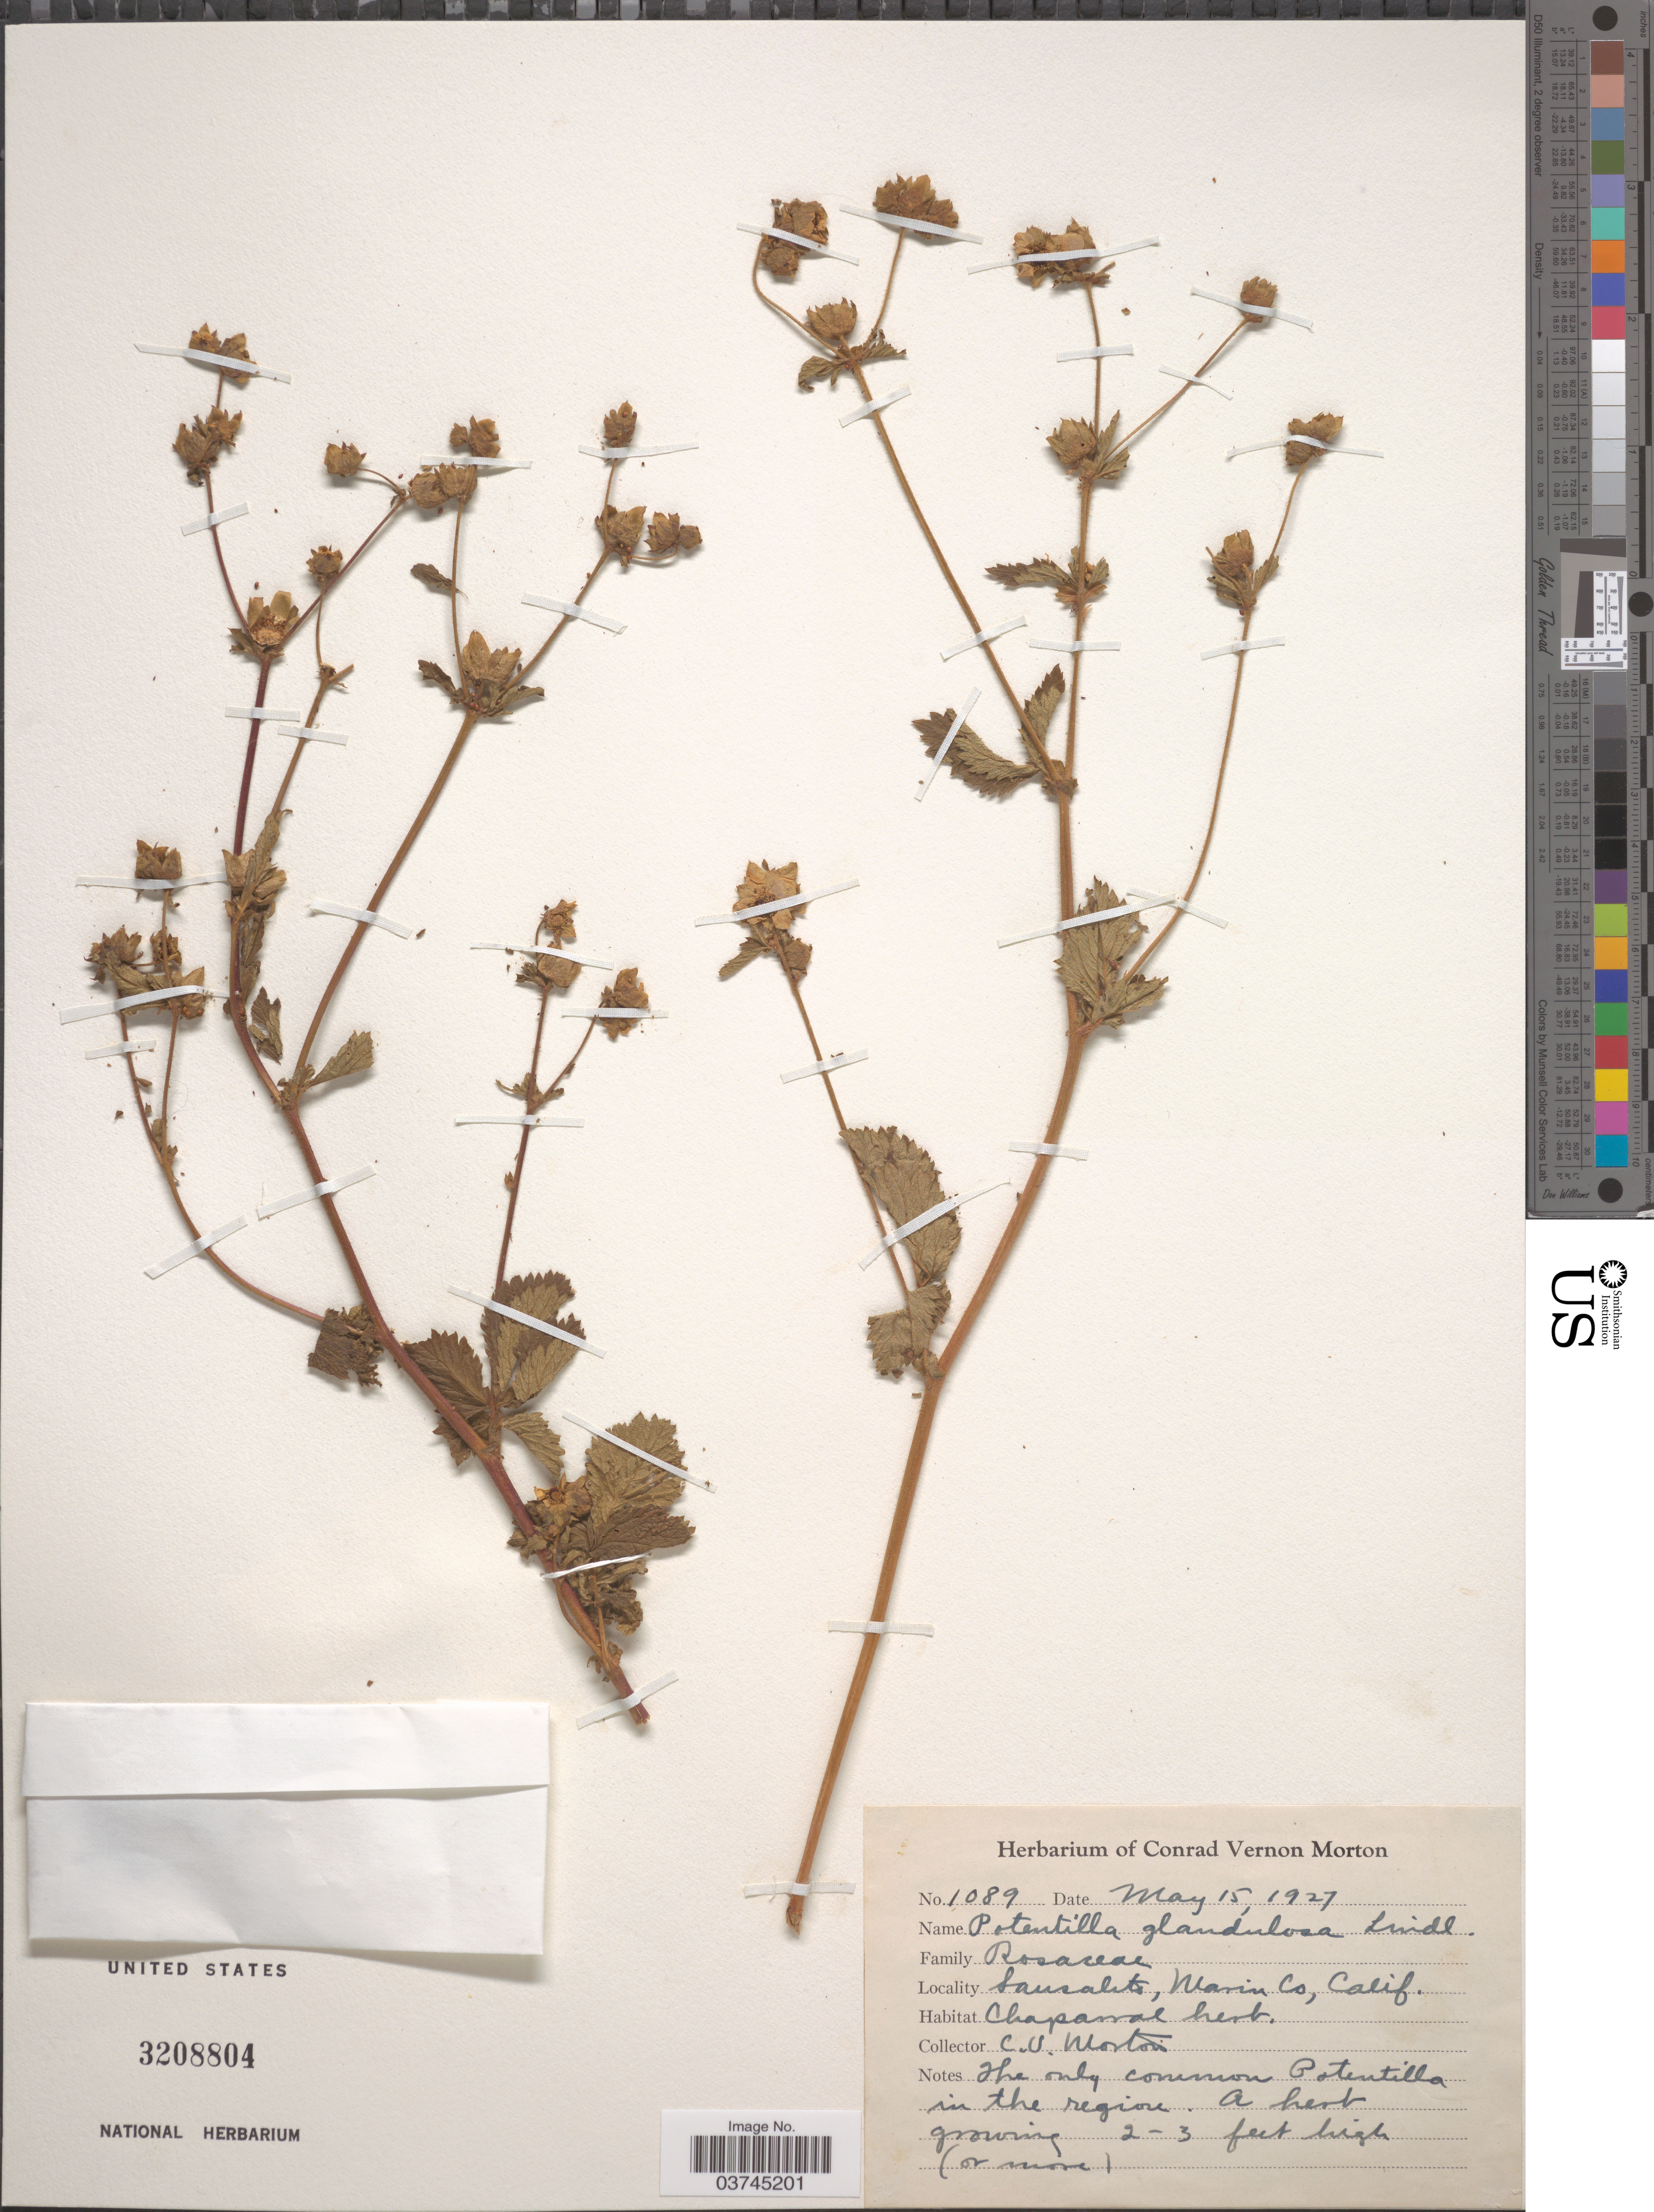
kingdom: Plantae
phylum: Tracheophyta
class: Magnoliopsida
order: Rosales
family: Rosaceae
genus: Drymocallis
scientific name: Drymocallis glandulosa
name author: (Lindl.) Rydb.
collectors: C. V. Morton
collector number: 1089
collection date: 1927-05-15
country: United States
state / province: California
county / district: Marin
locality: Sausalito, Marin Co.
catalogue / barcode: US 3208804